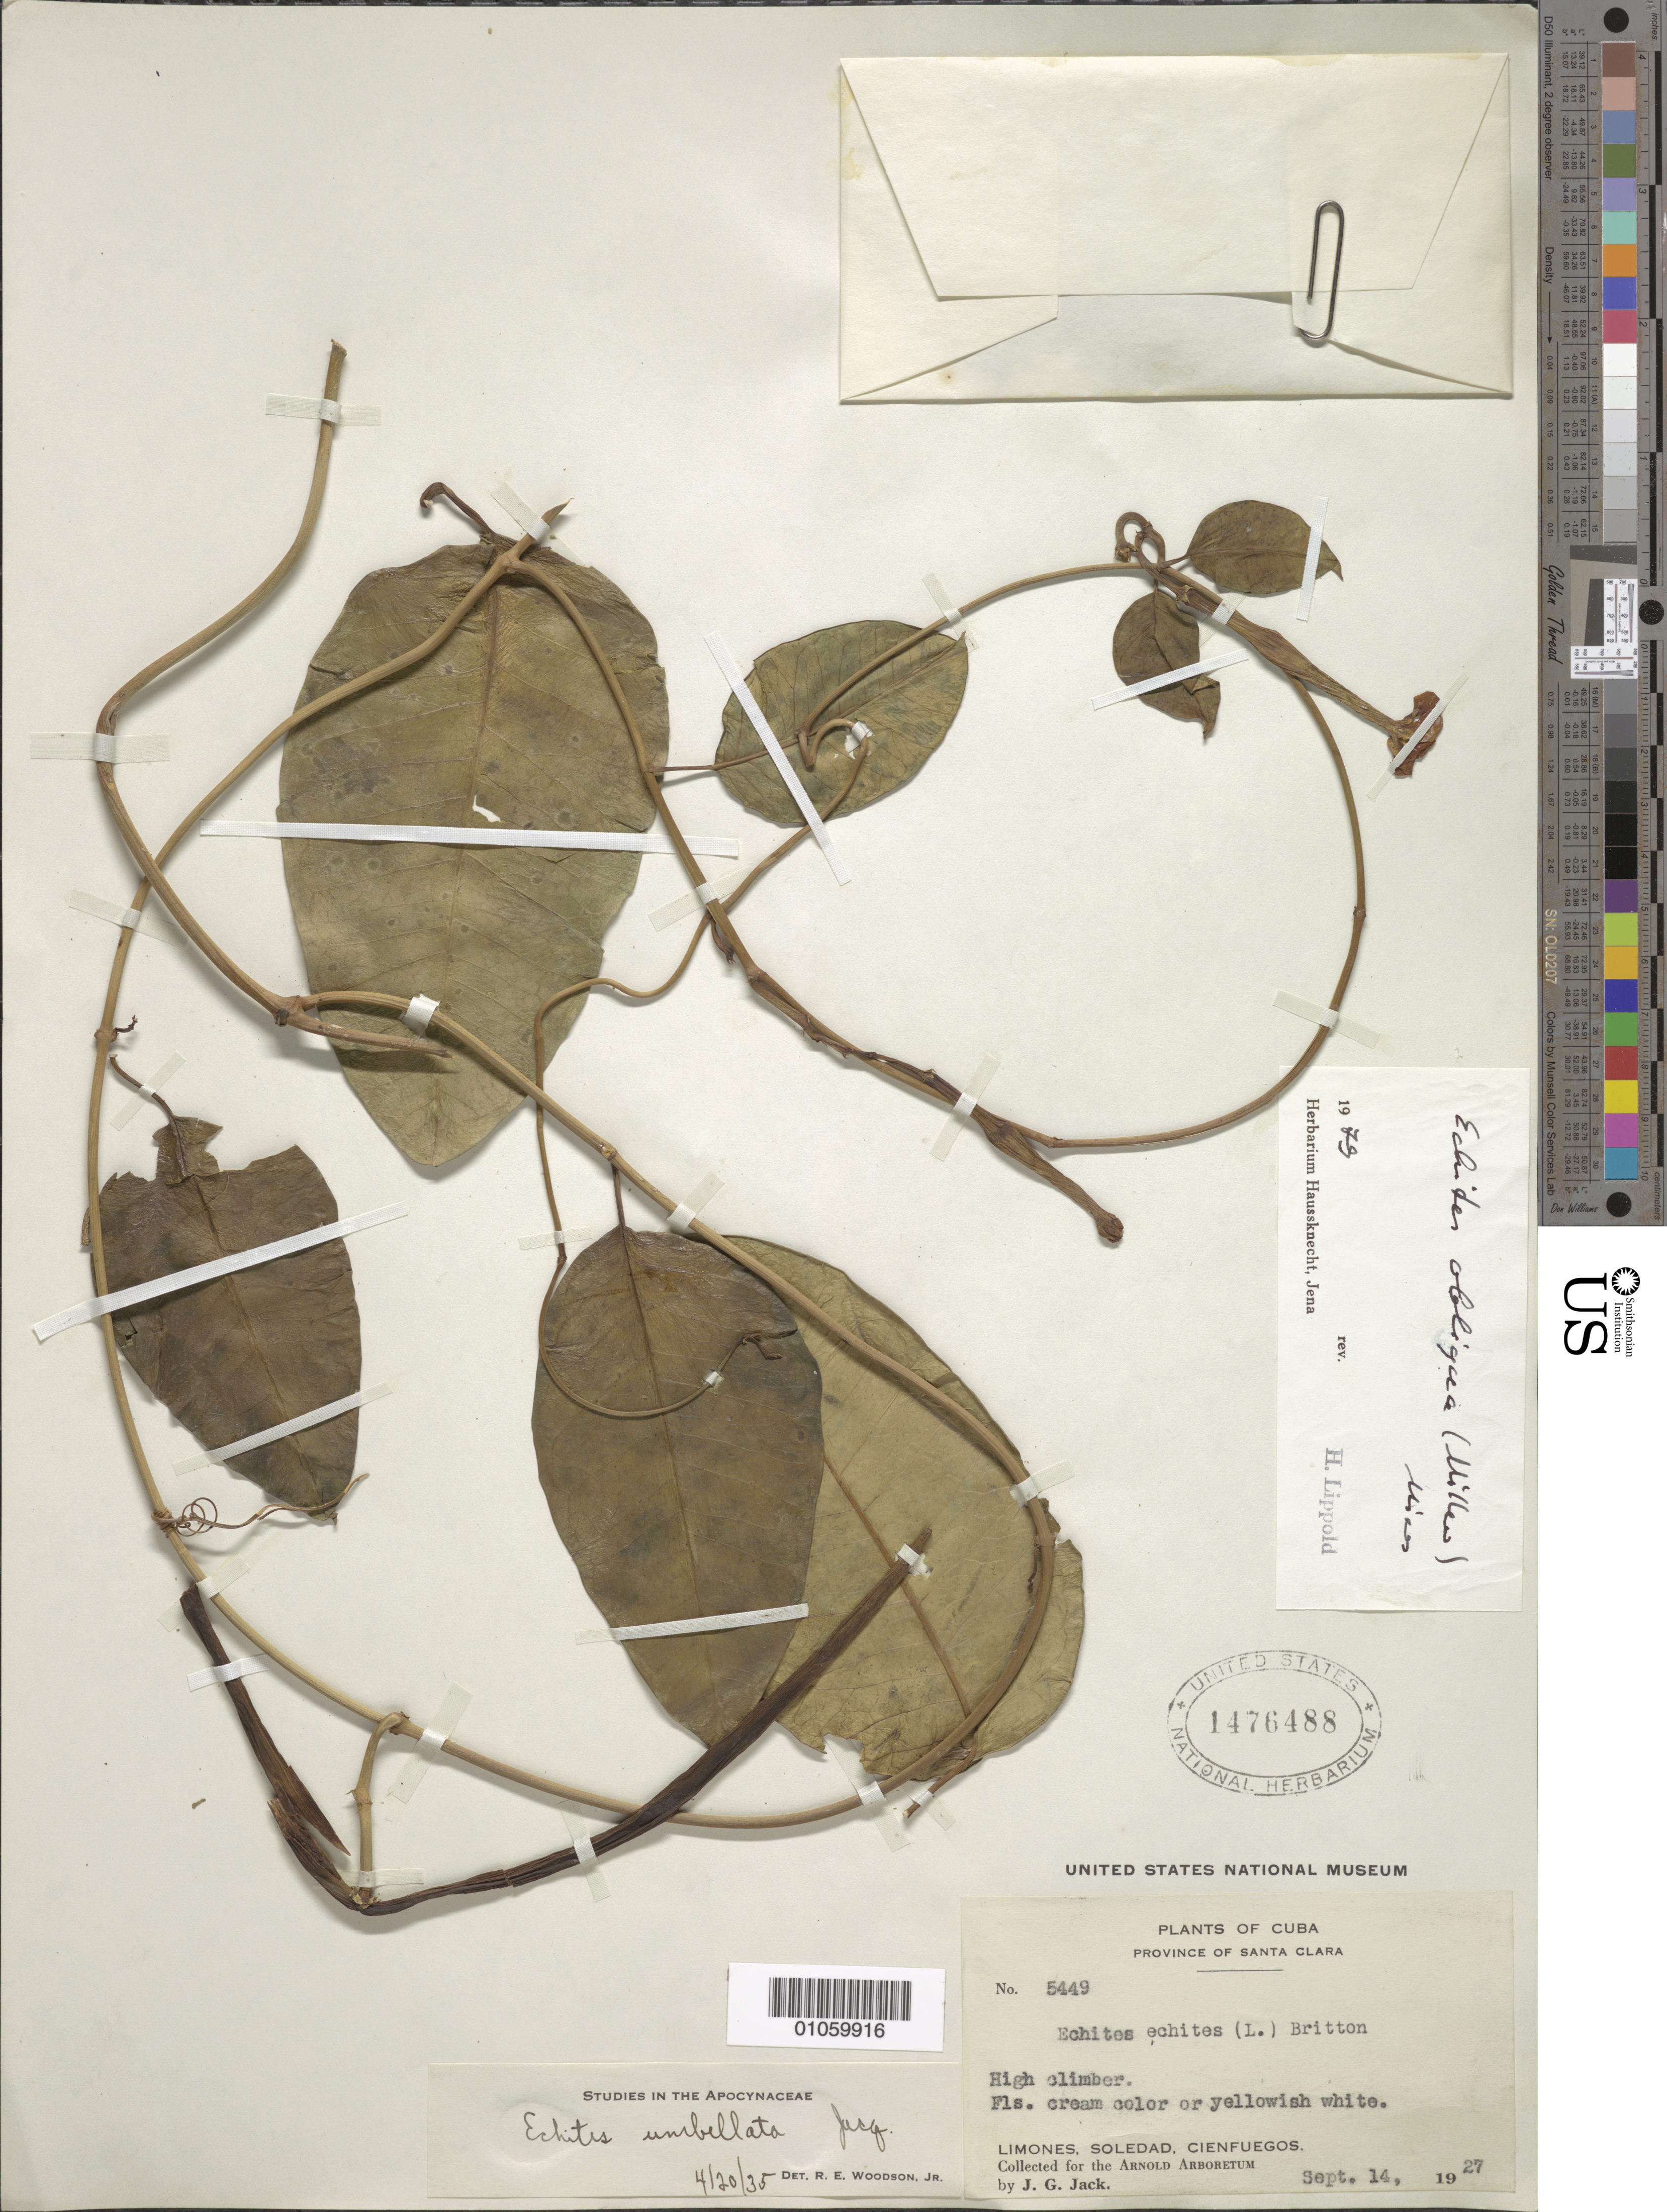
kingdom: Plantae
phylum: Tracheophyta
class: Magnoliopsida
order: Gentianales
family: Apocynaceae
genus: Echites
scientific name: Echites obliquus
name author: (Mill.) Miers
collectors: J. G. Jack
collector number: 5449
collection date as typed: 14 Sep 1927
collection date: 1927-09-14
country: Cuba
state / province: Cienfuegos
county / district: Santa Clara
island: Cuba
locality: Limones, Soledad, Cienfuegos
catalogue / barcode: US 1476488